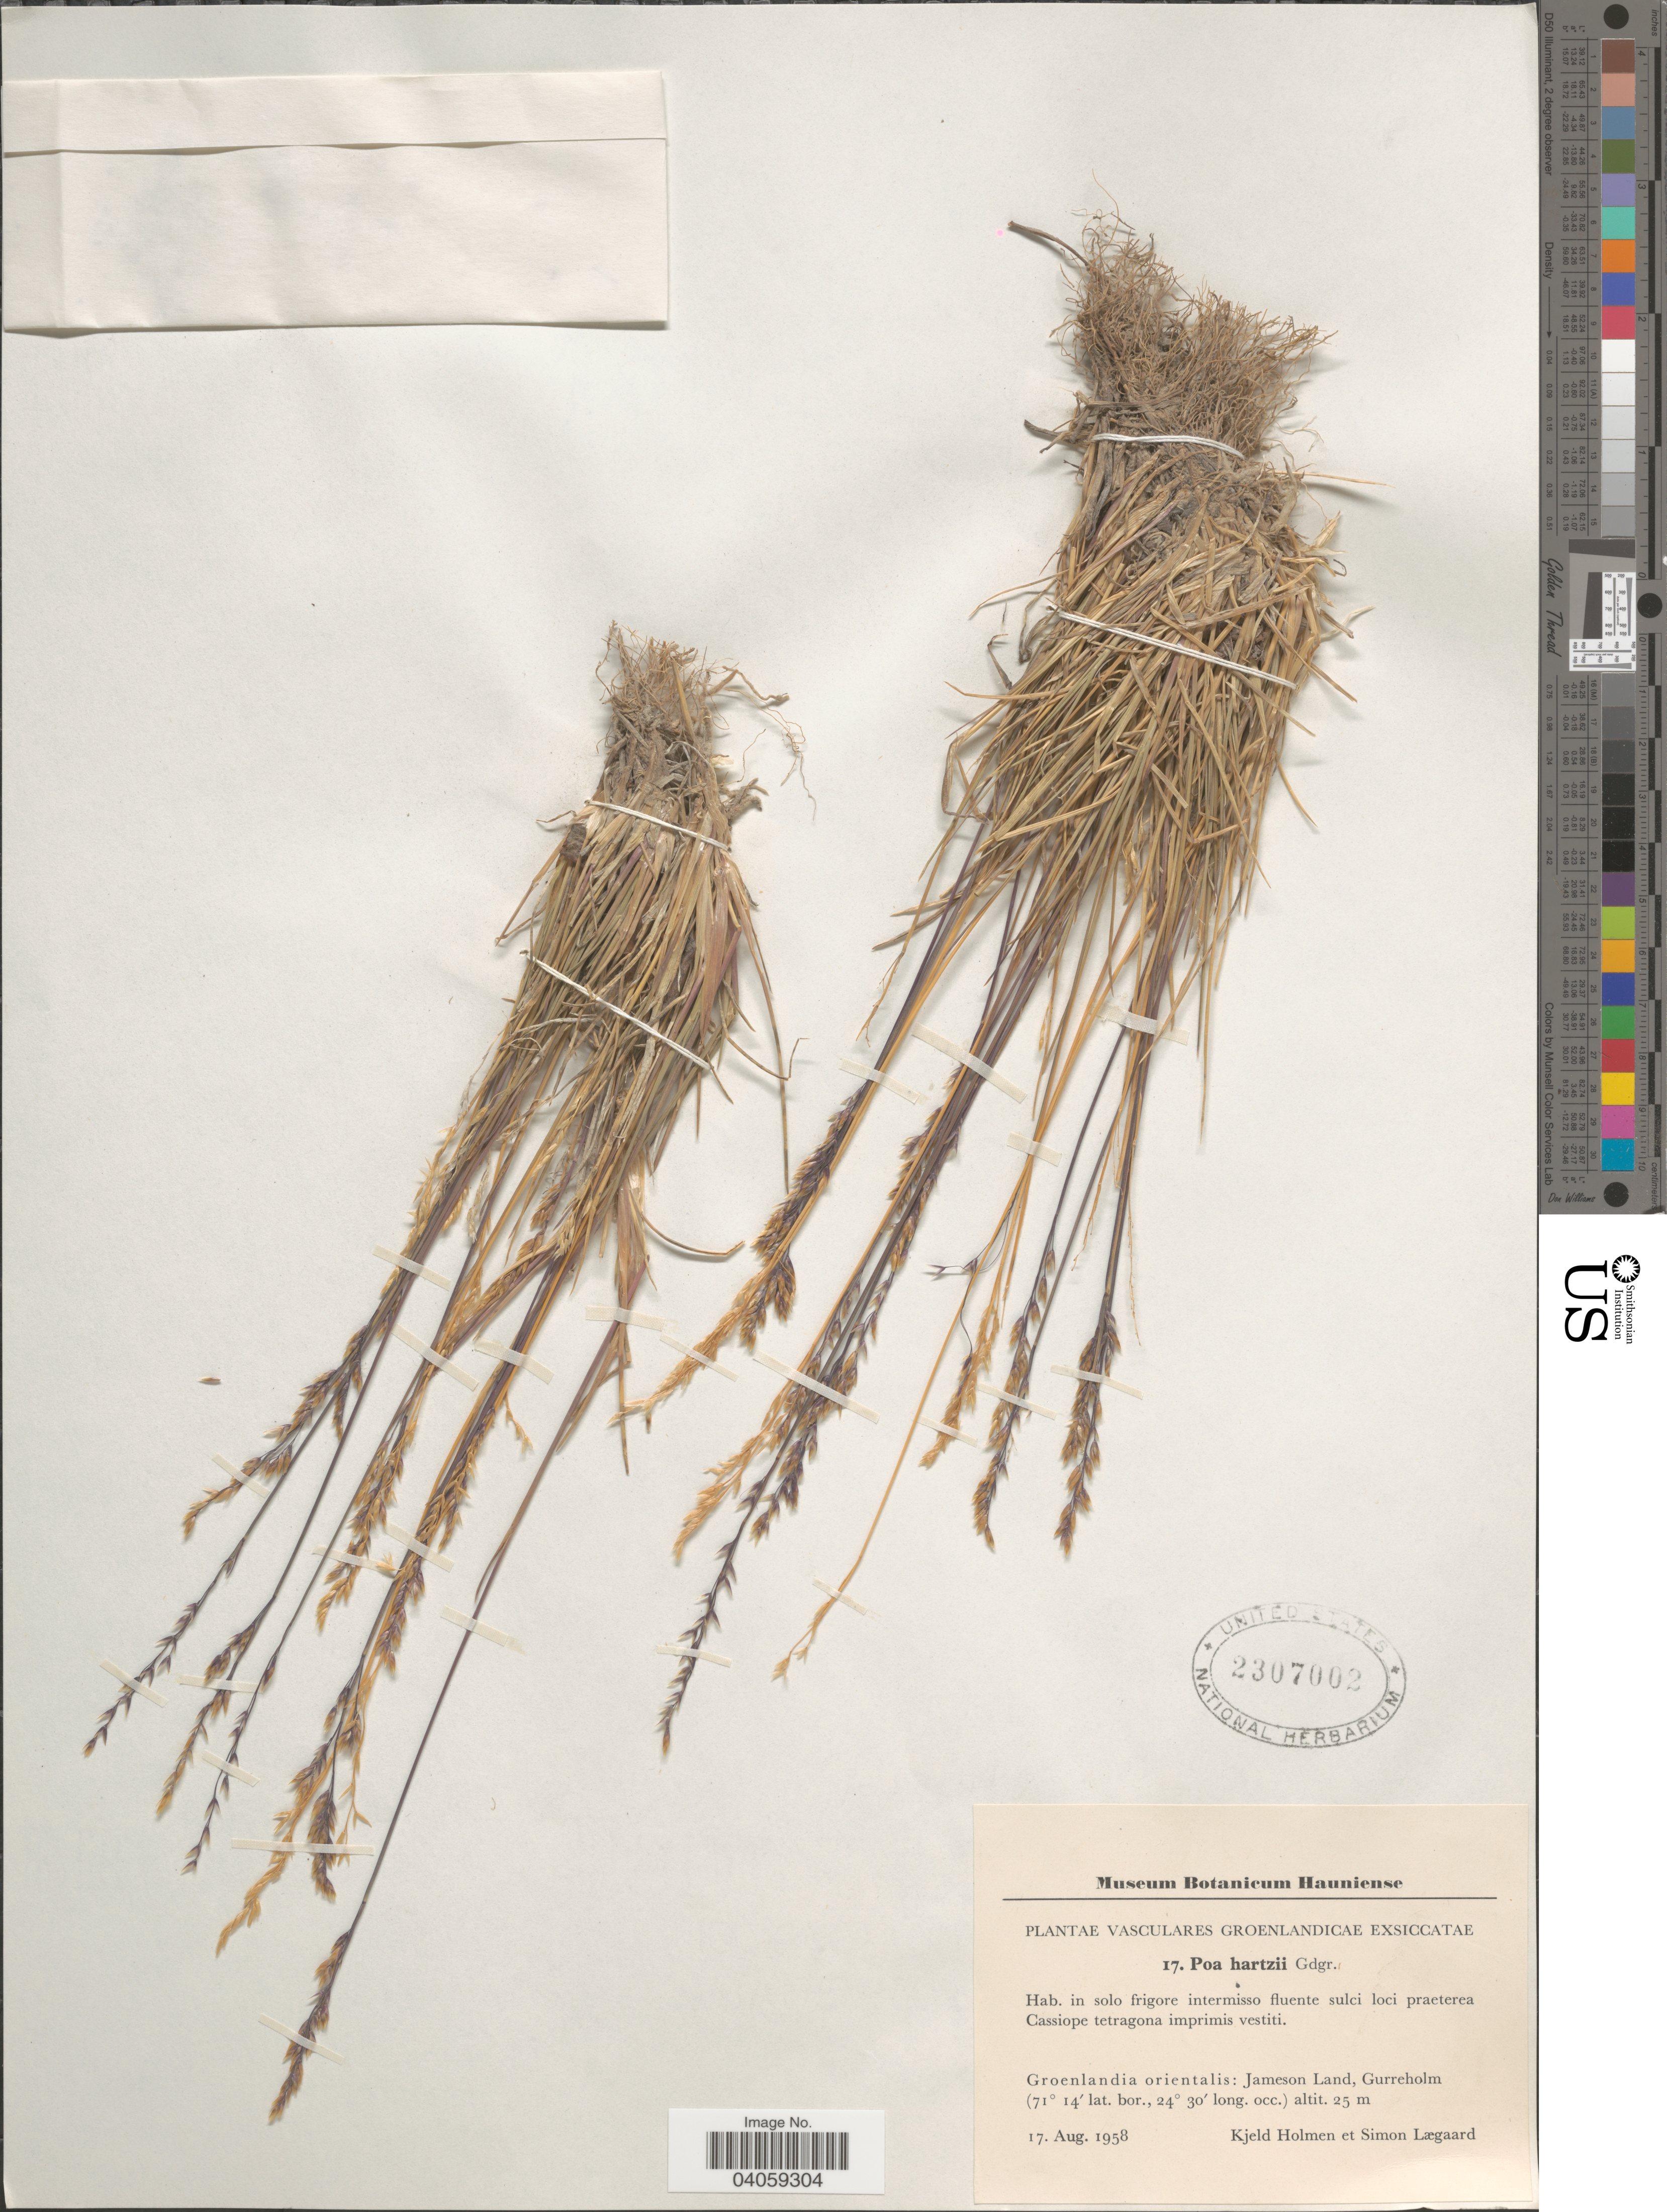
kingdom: Plantae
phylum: Tracheophyta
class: Liliopsida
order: Poales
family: Poaceae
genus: Poa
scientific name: Poa hartzii subsp. hartzii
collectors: S. Lægaard & K. A. Holmen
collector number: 17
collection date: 1958-08-17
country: Greenland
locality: Groenlandicae. Groenlandia orientalis: Jameson Land, Gurreholm.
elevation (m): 25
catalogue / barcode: US 2307002